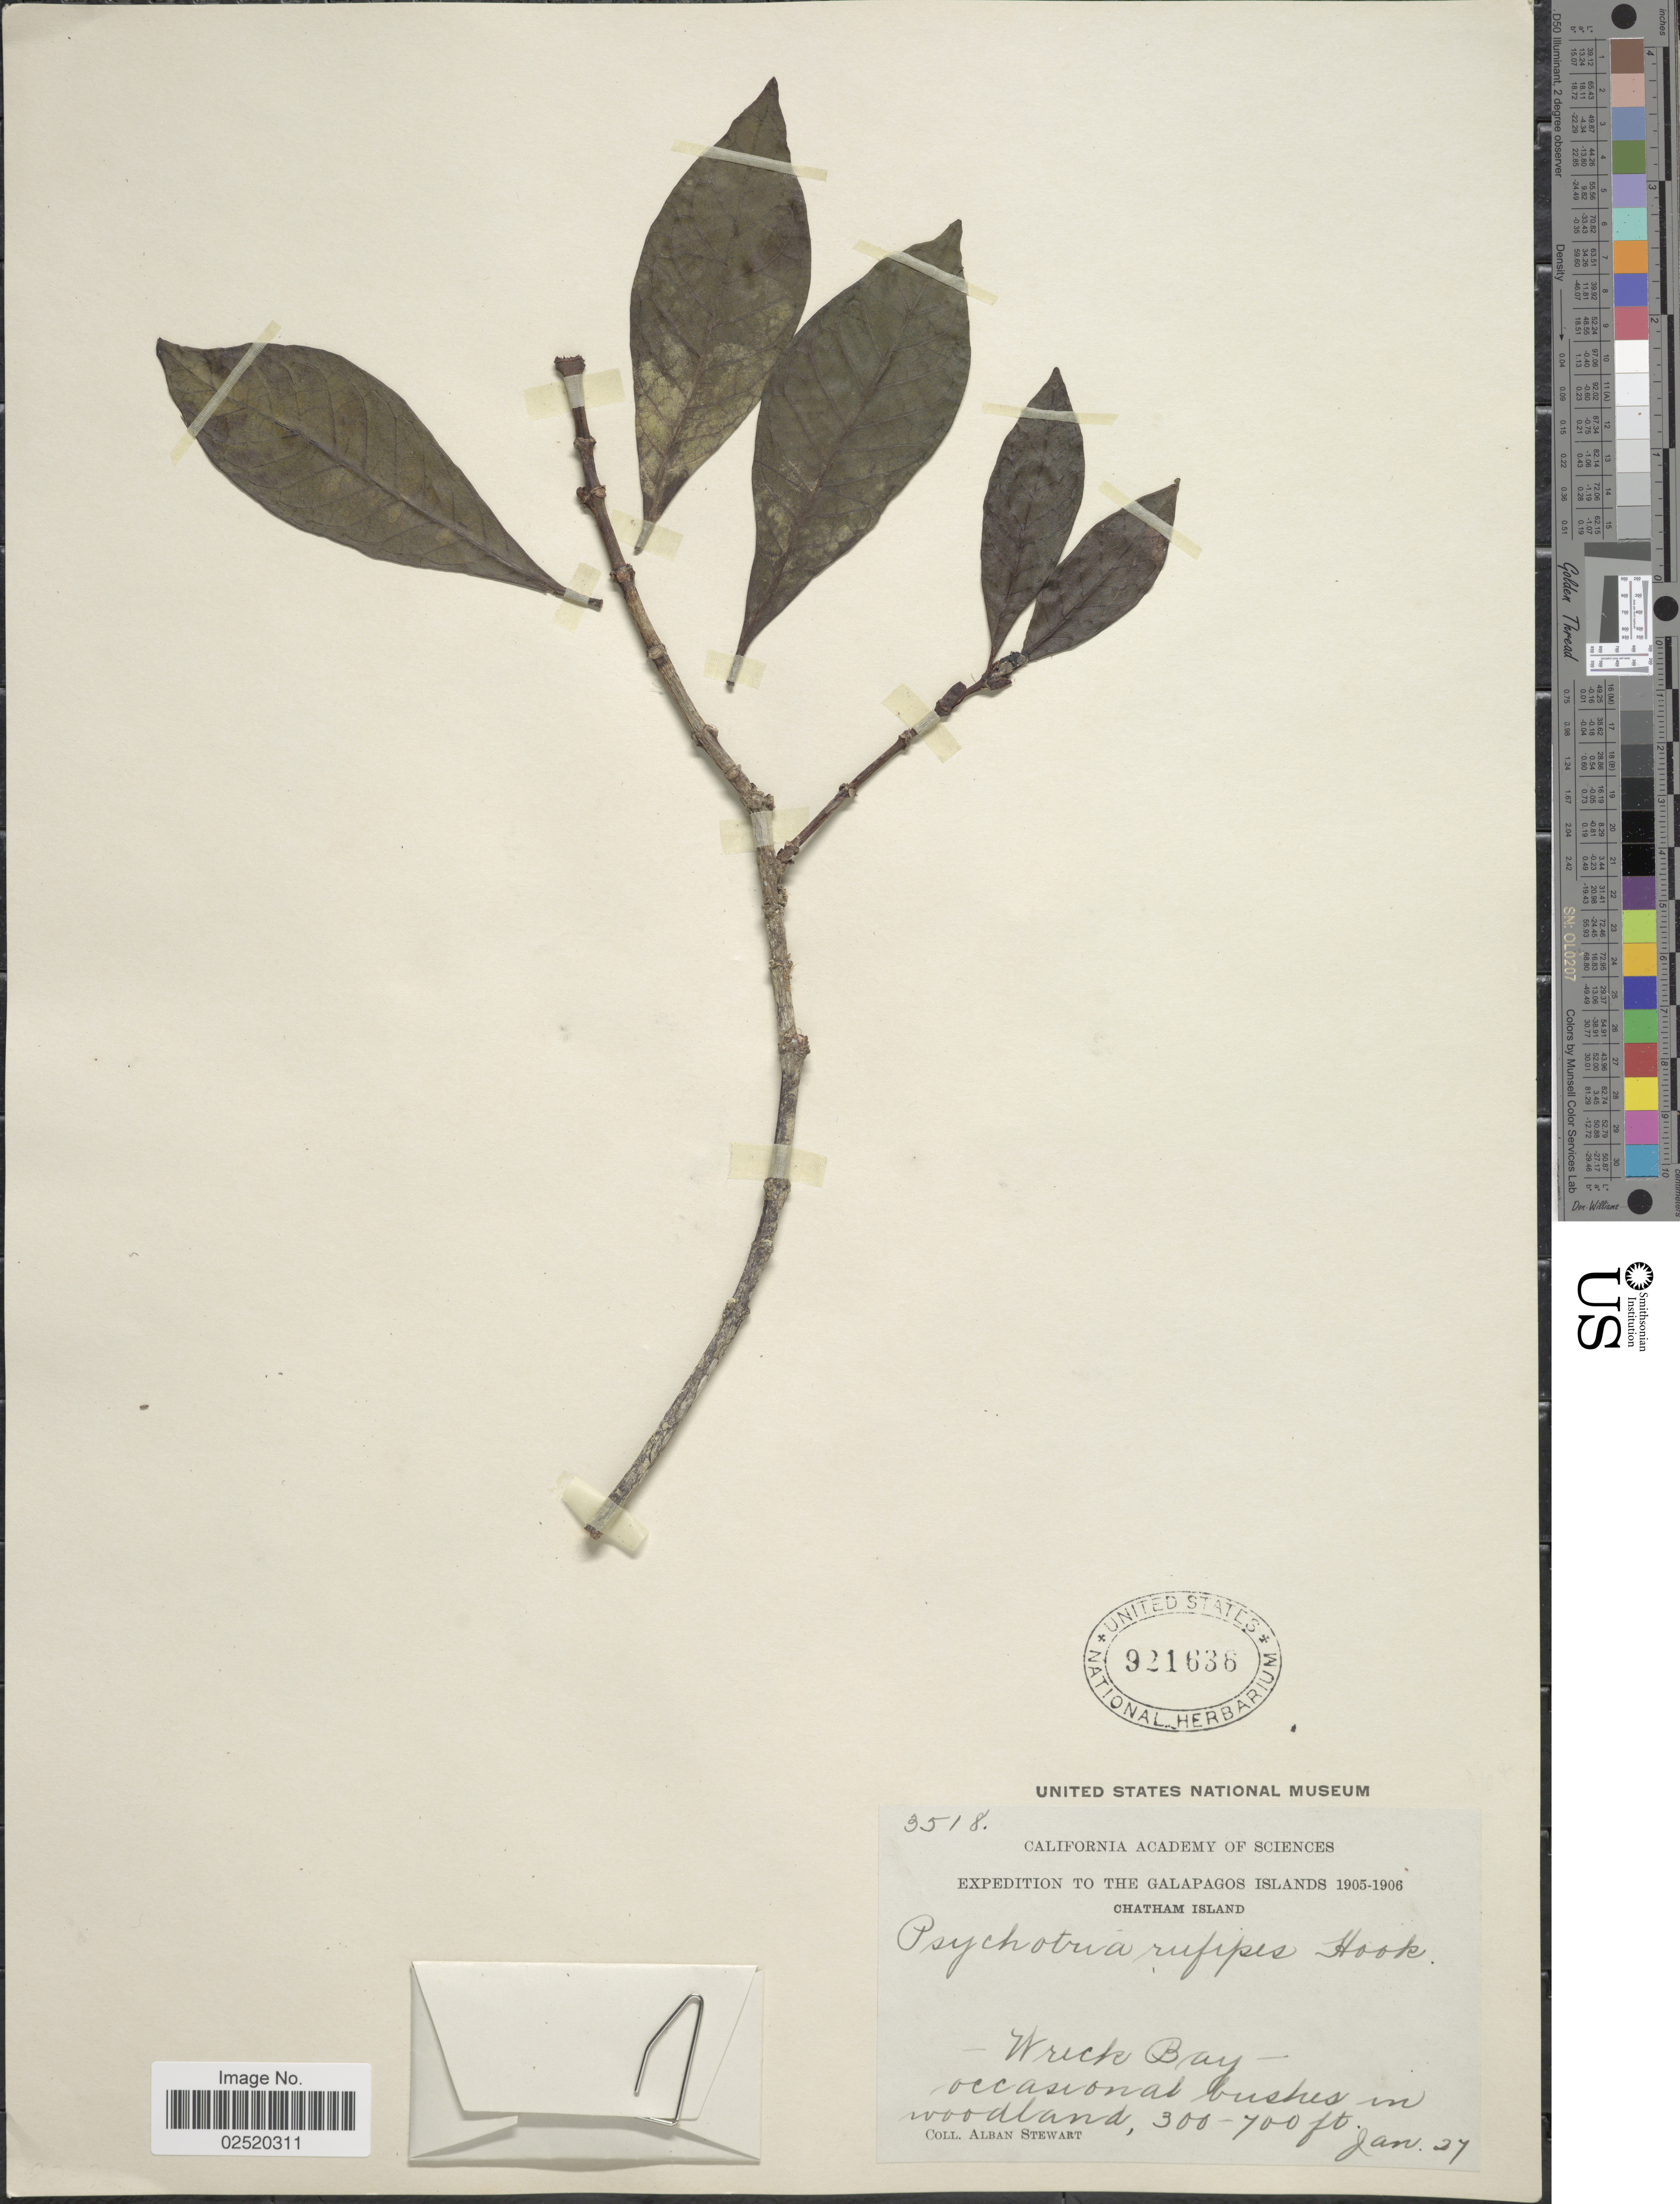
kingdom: Plantae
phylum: Tracheophyta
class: Magnoliopsida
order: Gentianales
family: Rubiaceae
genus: Psychotria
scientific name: Psychotria rufipes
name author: Hook. f.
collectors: A. Stewart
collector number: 3518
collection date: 1905-01-27/1906-01-27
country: Ecuador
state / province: Colón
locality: The Galapagos Islands, Chatham Island, Wrech Bay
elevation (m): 91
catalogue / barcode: US 921636